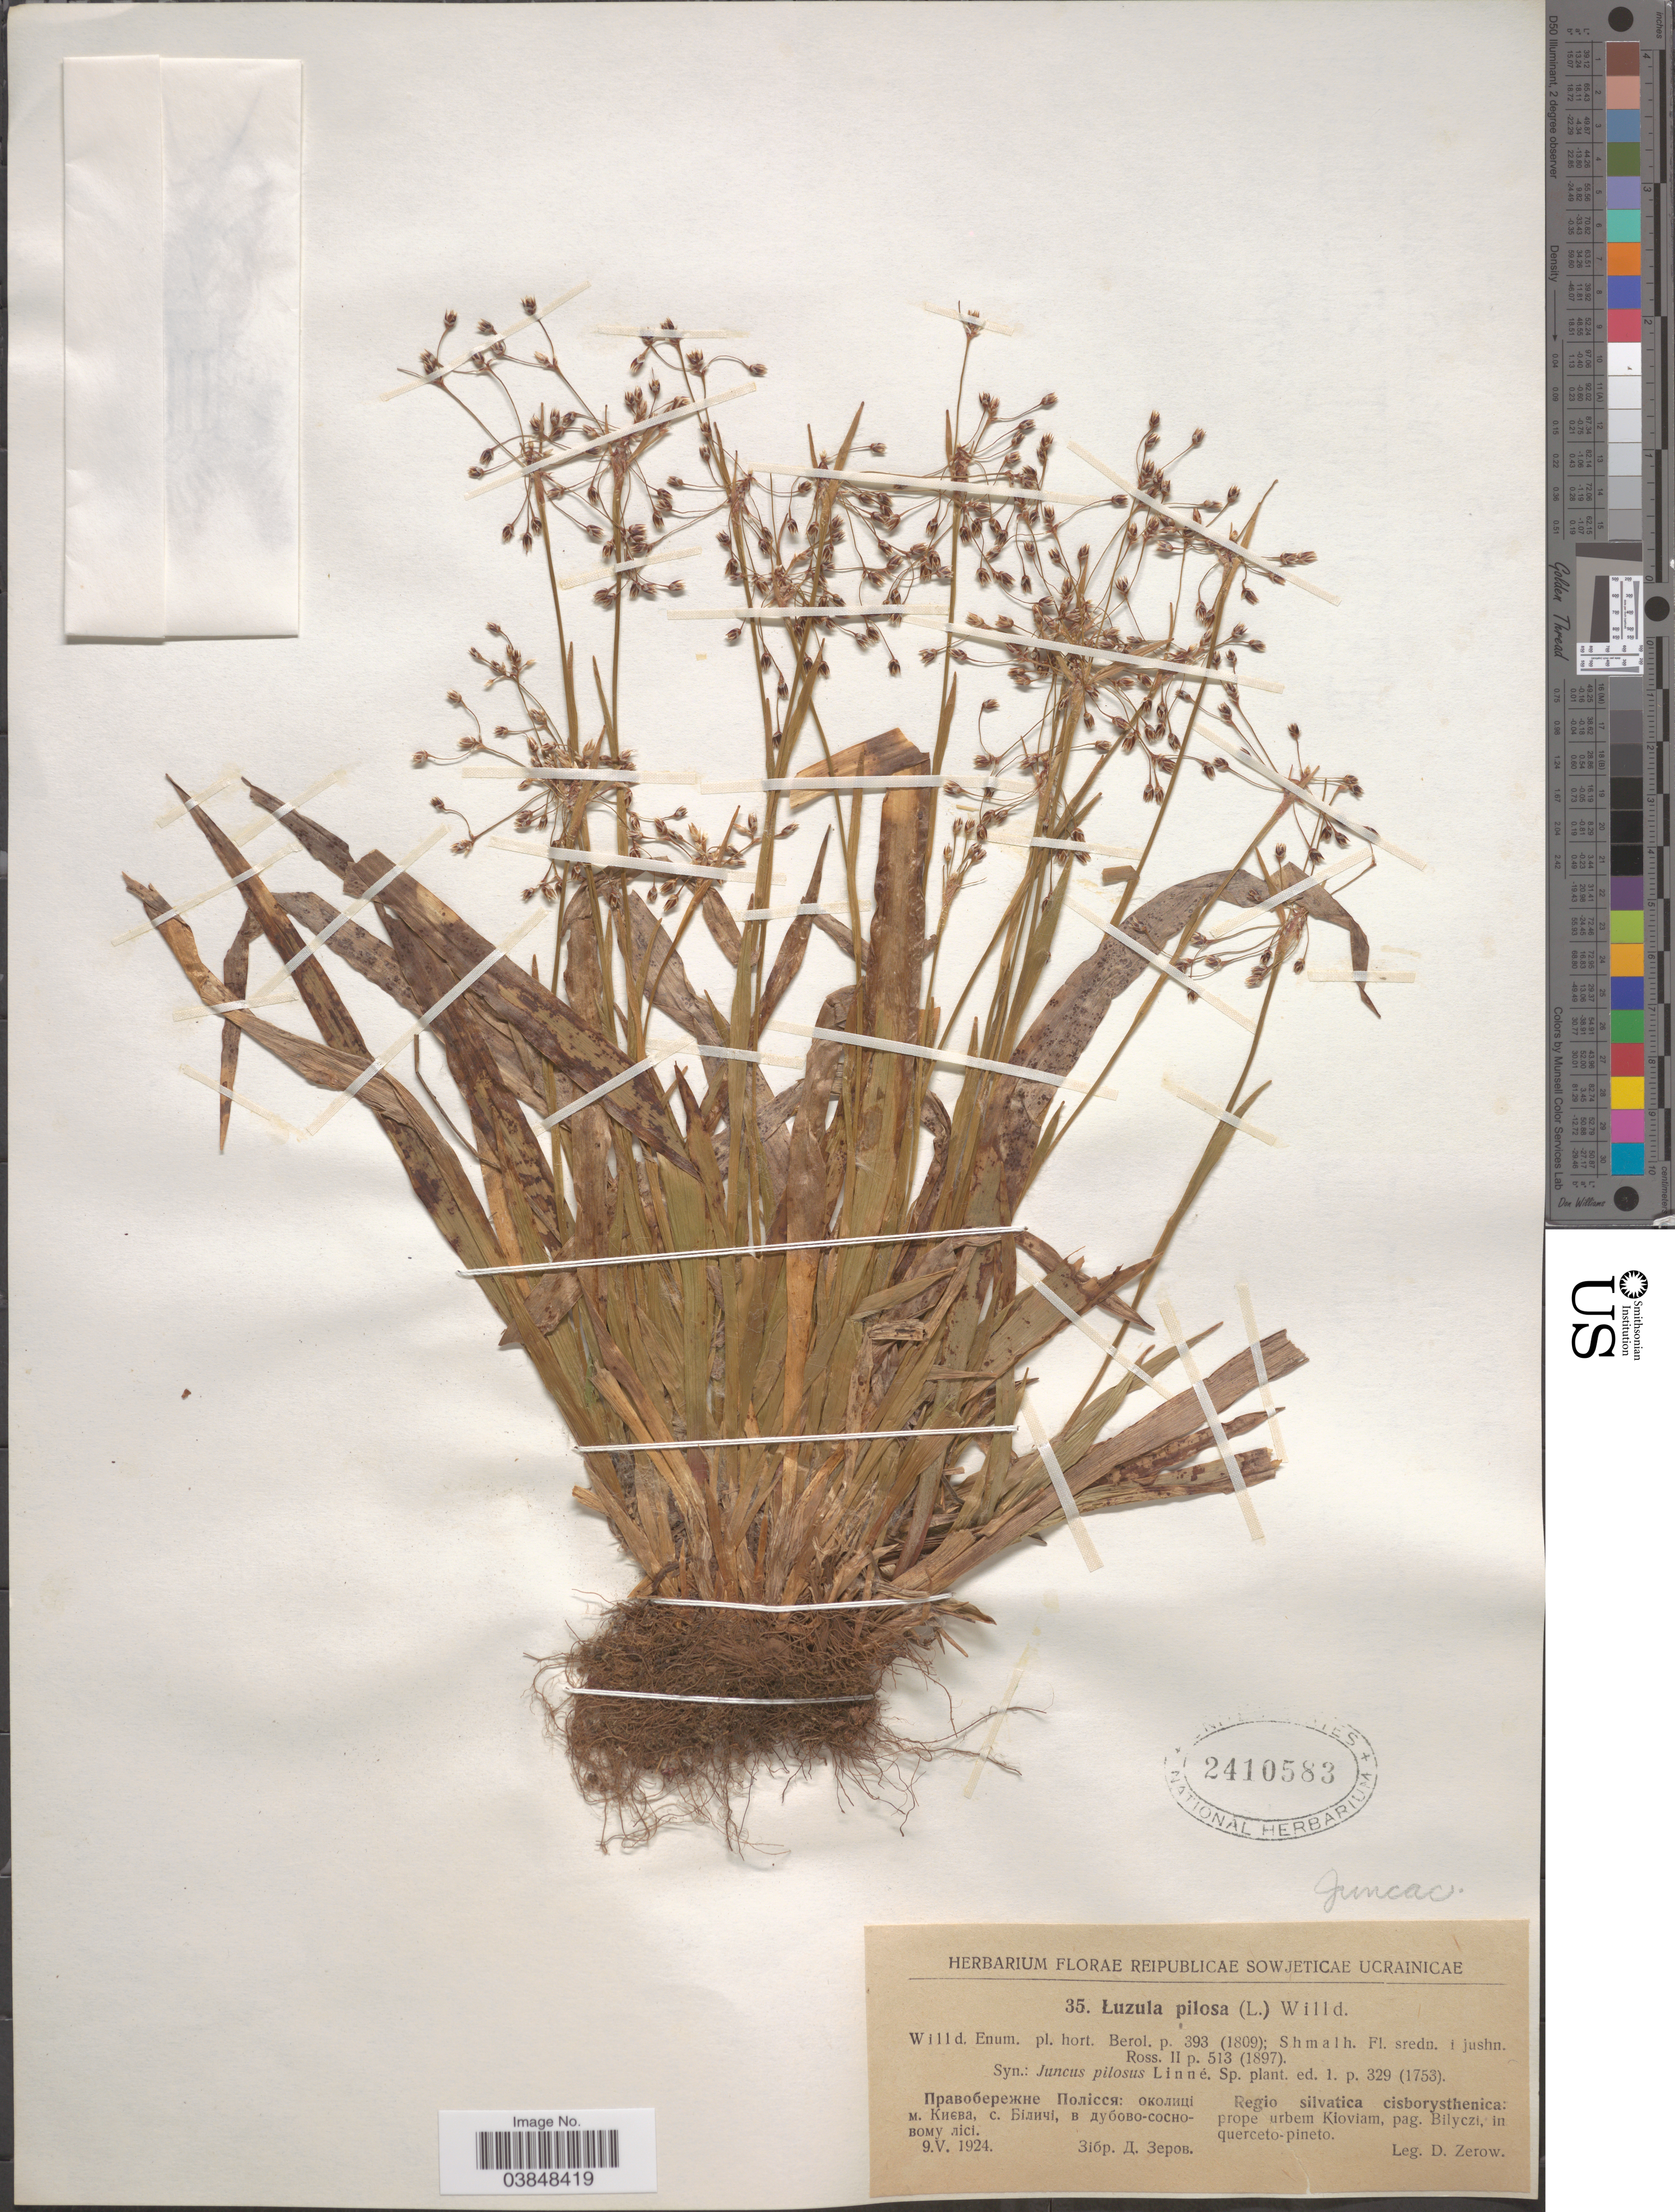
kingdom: Plantae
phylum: Tracheophyta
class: Liliopsida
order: Poales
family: Juncaceae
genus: Luzula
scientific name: Luzula pilosa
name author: (L.) Willd.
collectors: D. Zerow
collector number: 35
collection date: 1924-05-09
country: Ukraine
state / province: Kiev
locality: Reipublicae Sowjeticae Ucrainicae. Regio silvatica cisborysthenica:] prope urbem Kioviam, pag. Bilyczi querceto-pineto.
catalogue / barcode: US 2410583